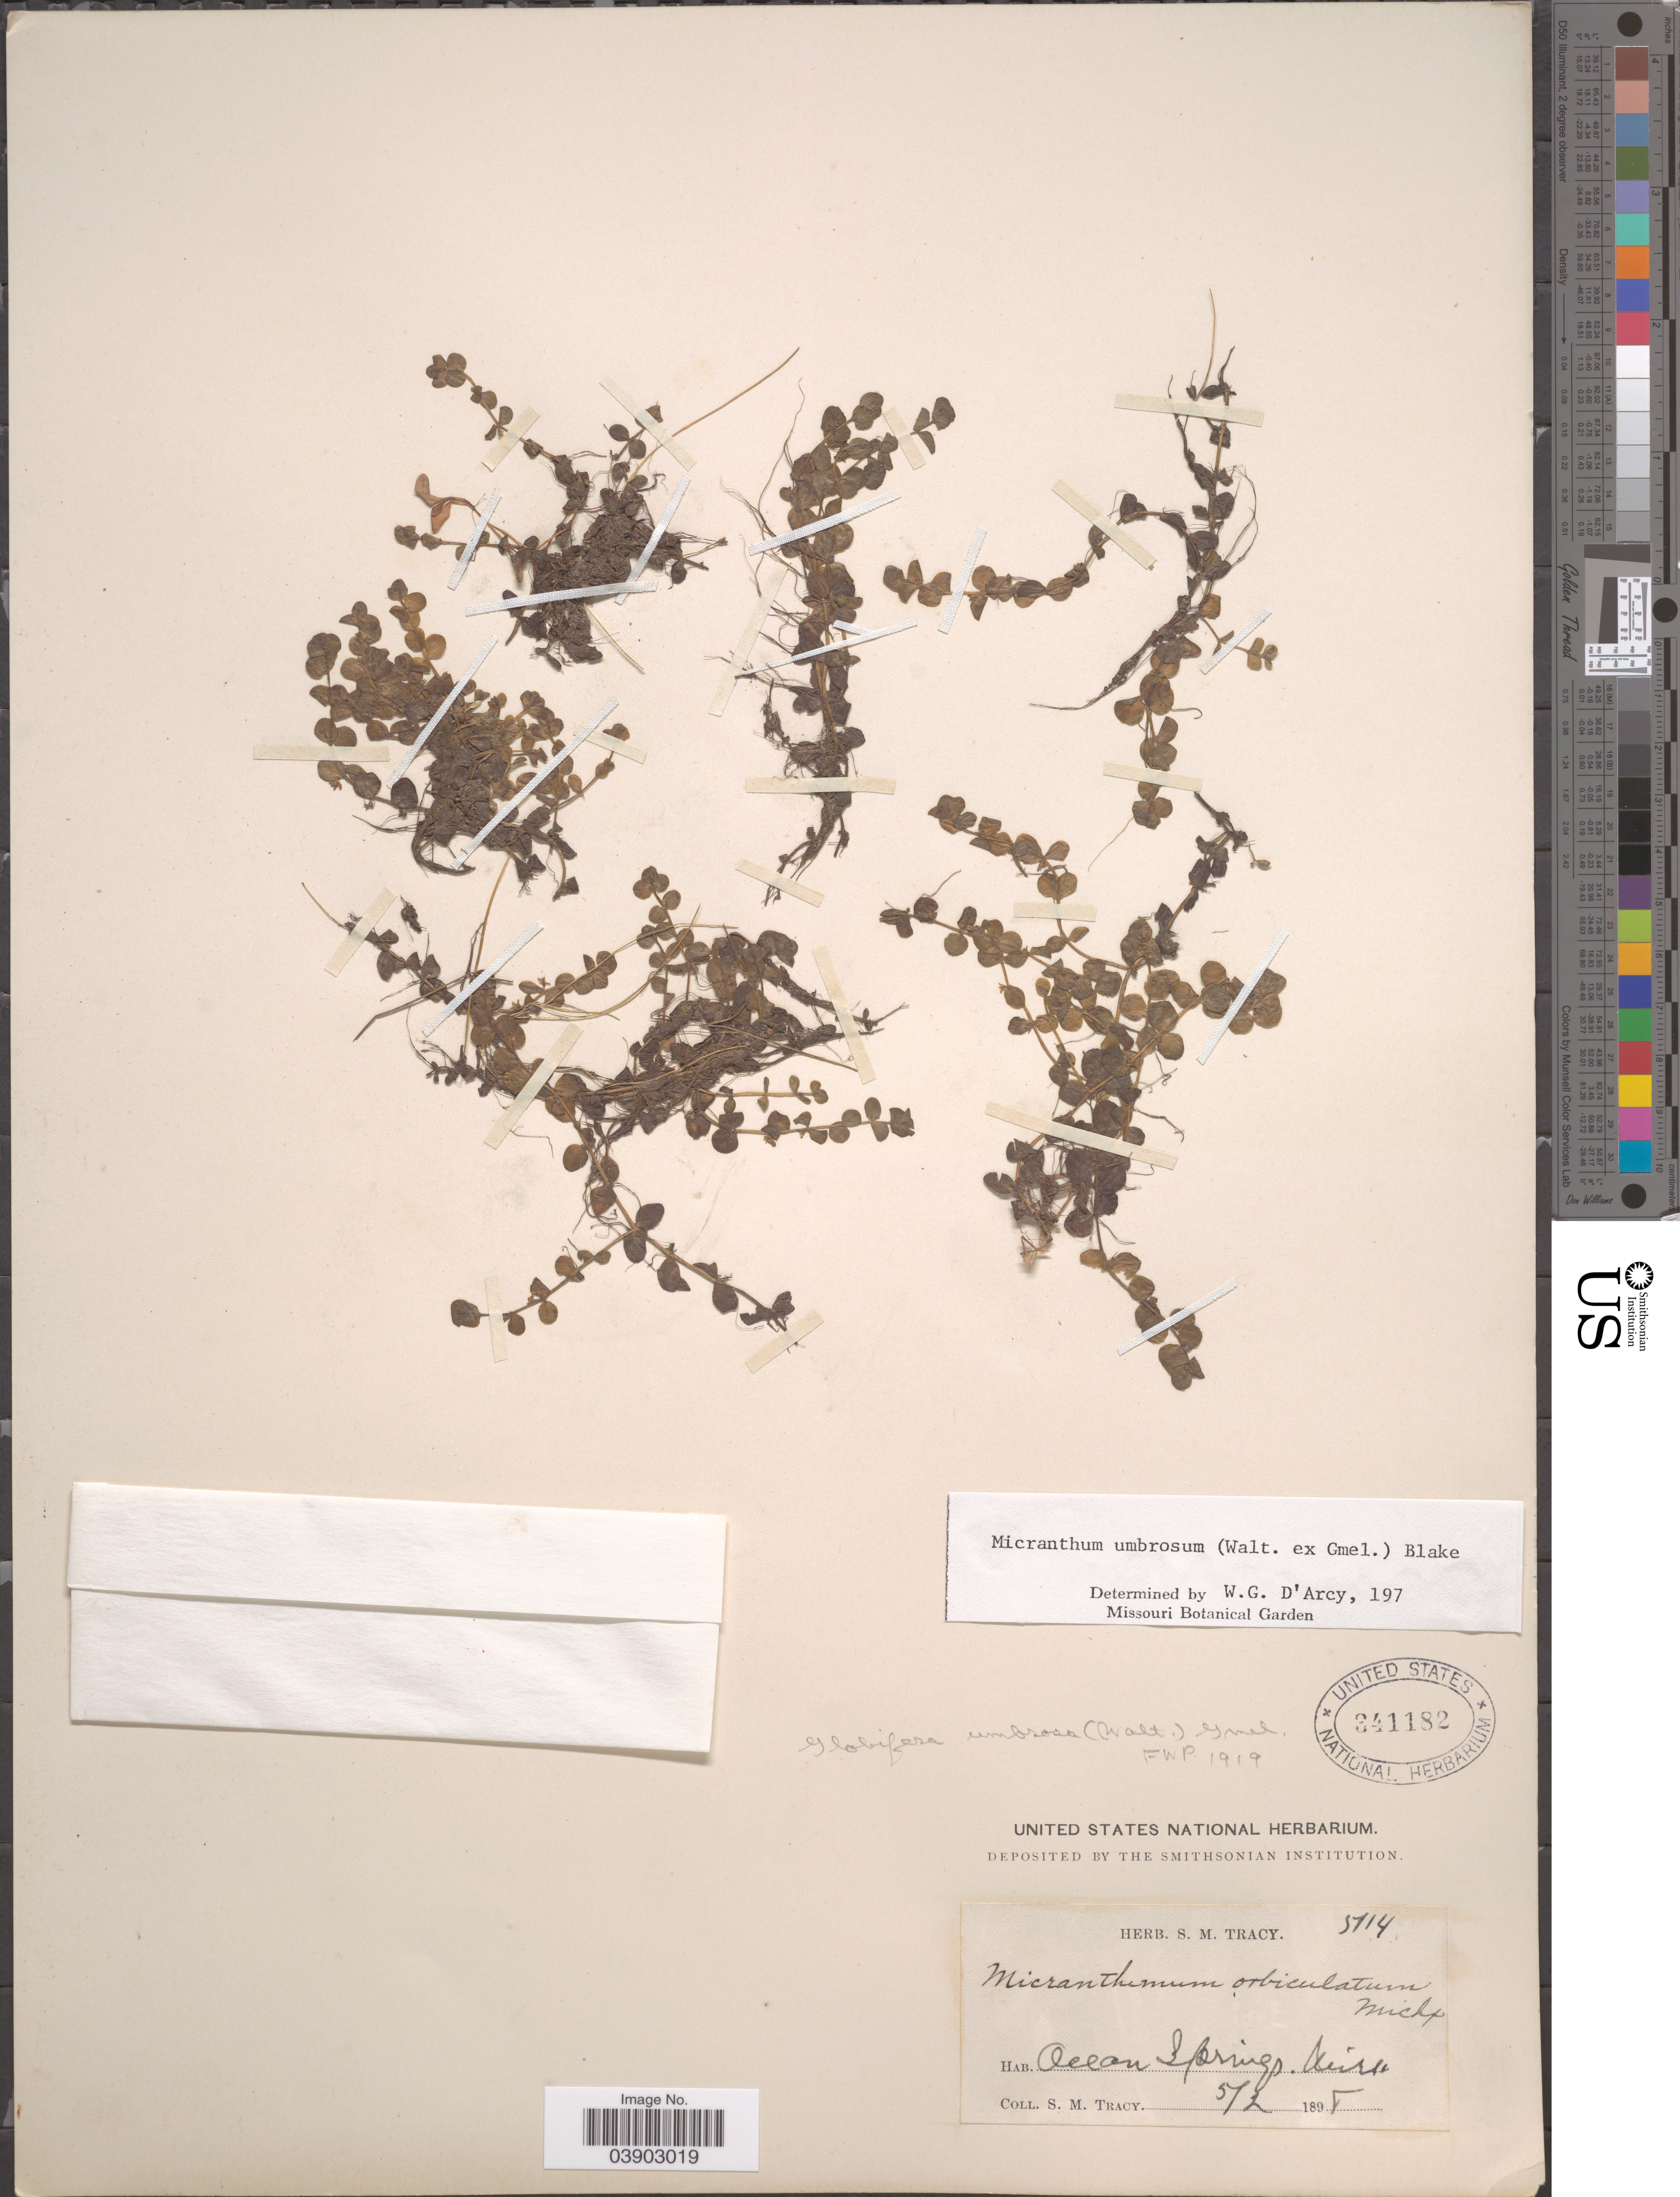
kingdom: Plantae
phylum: Tracheophyta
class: Magnoliopsida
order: Lamiales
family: Linderniaceae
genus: Micranthemum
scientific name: Micranthemum umbrosum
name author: (J.F. Gmel.) S.F. Blake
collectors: S. M. Tracy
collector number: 5714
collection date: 1898-05-02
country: United States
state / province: Mississippi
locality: Ocean Springs.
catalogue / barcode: US 341182